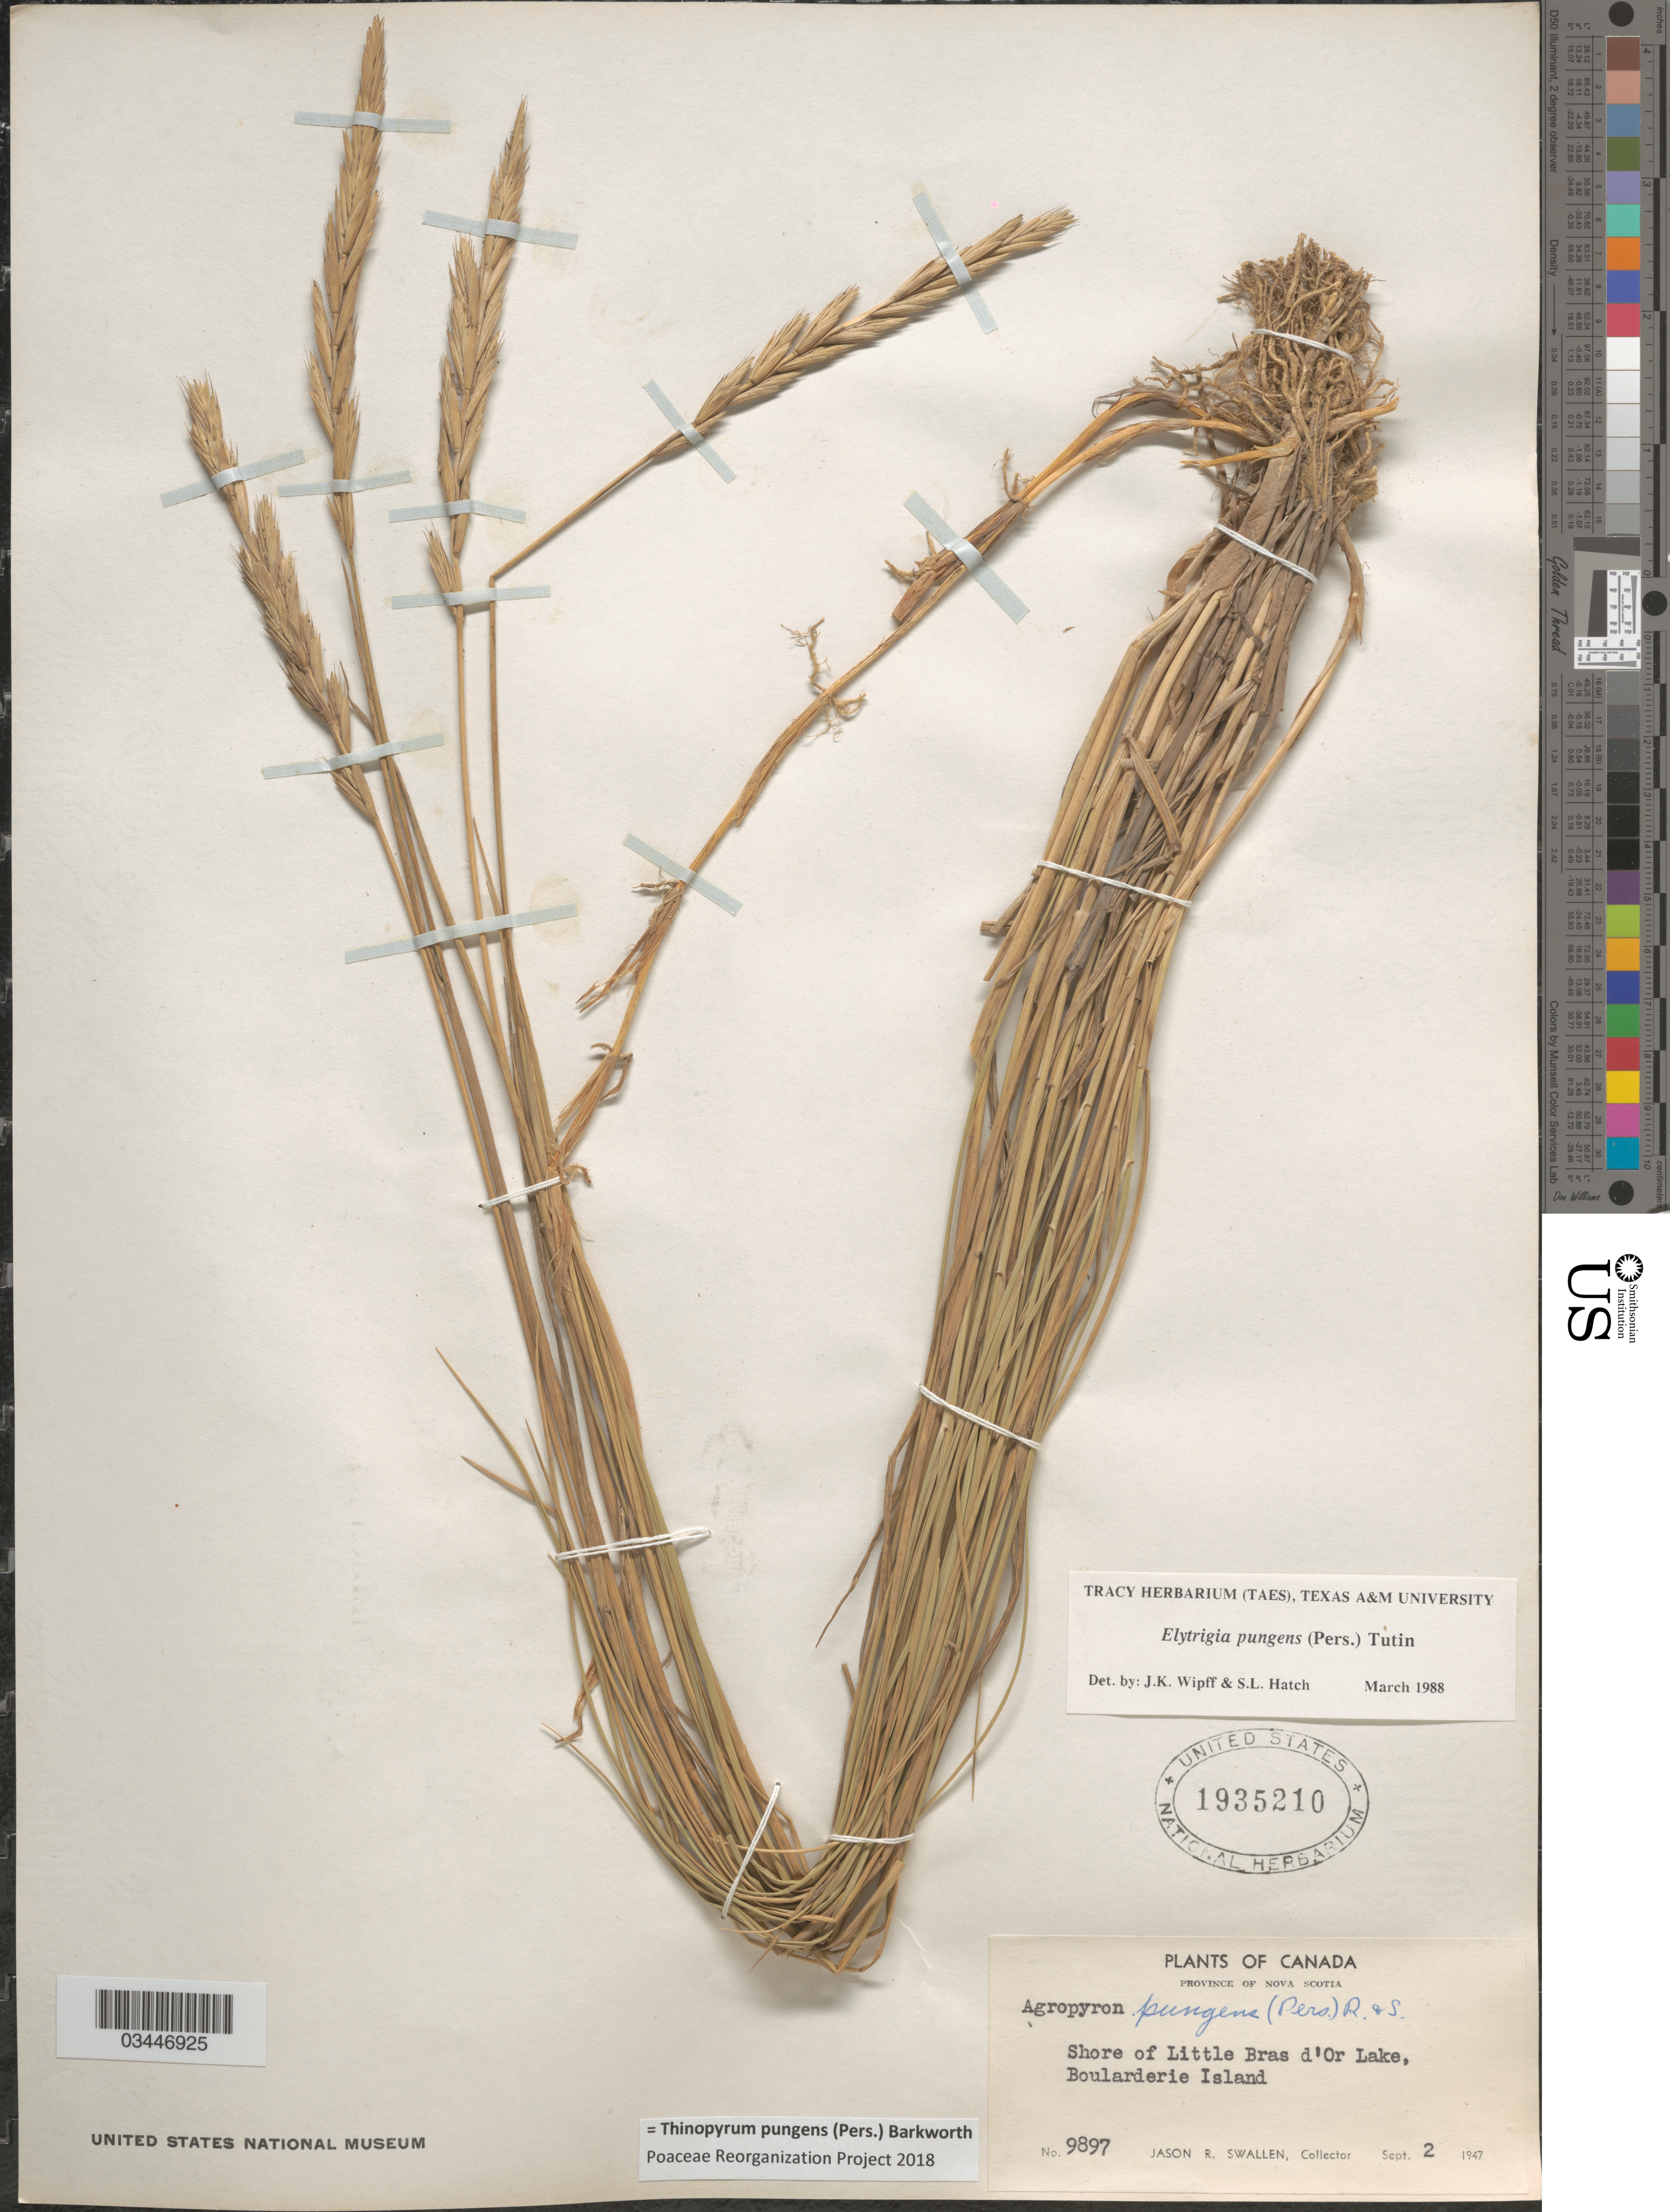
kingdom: Plantae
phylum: Tracheophyta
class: Liliopsida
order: Poales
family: Poaceae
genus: Thinopyrum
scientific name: Thinopyrum pungens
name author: (Pers.) Barkworth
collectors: J. R. Swallen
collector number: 9897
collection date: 1947-09-02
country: Canada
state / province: Nova Scotia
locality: Shore of Little Bras d' Or Lake, Boularderie Island.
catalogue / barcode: US 1935210